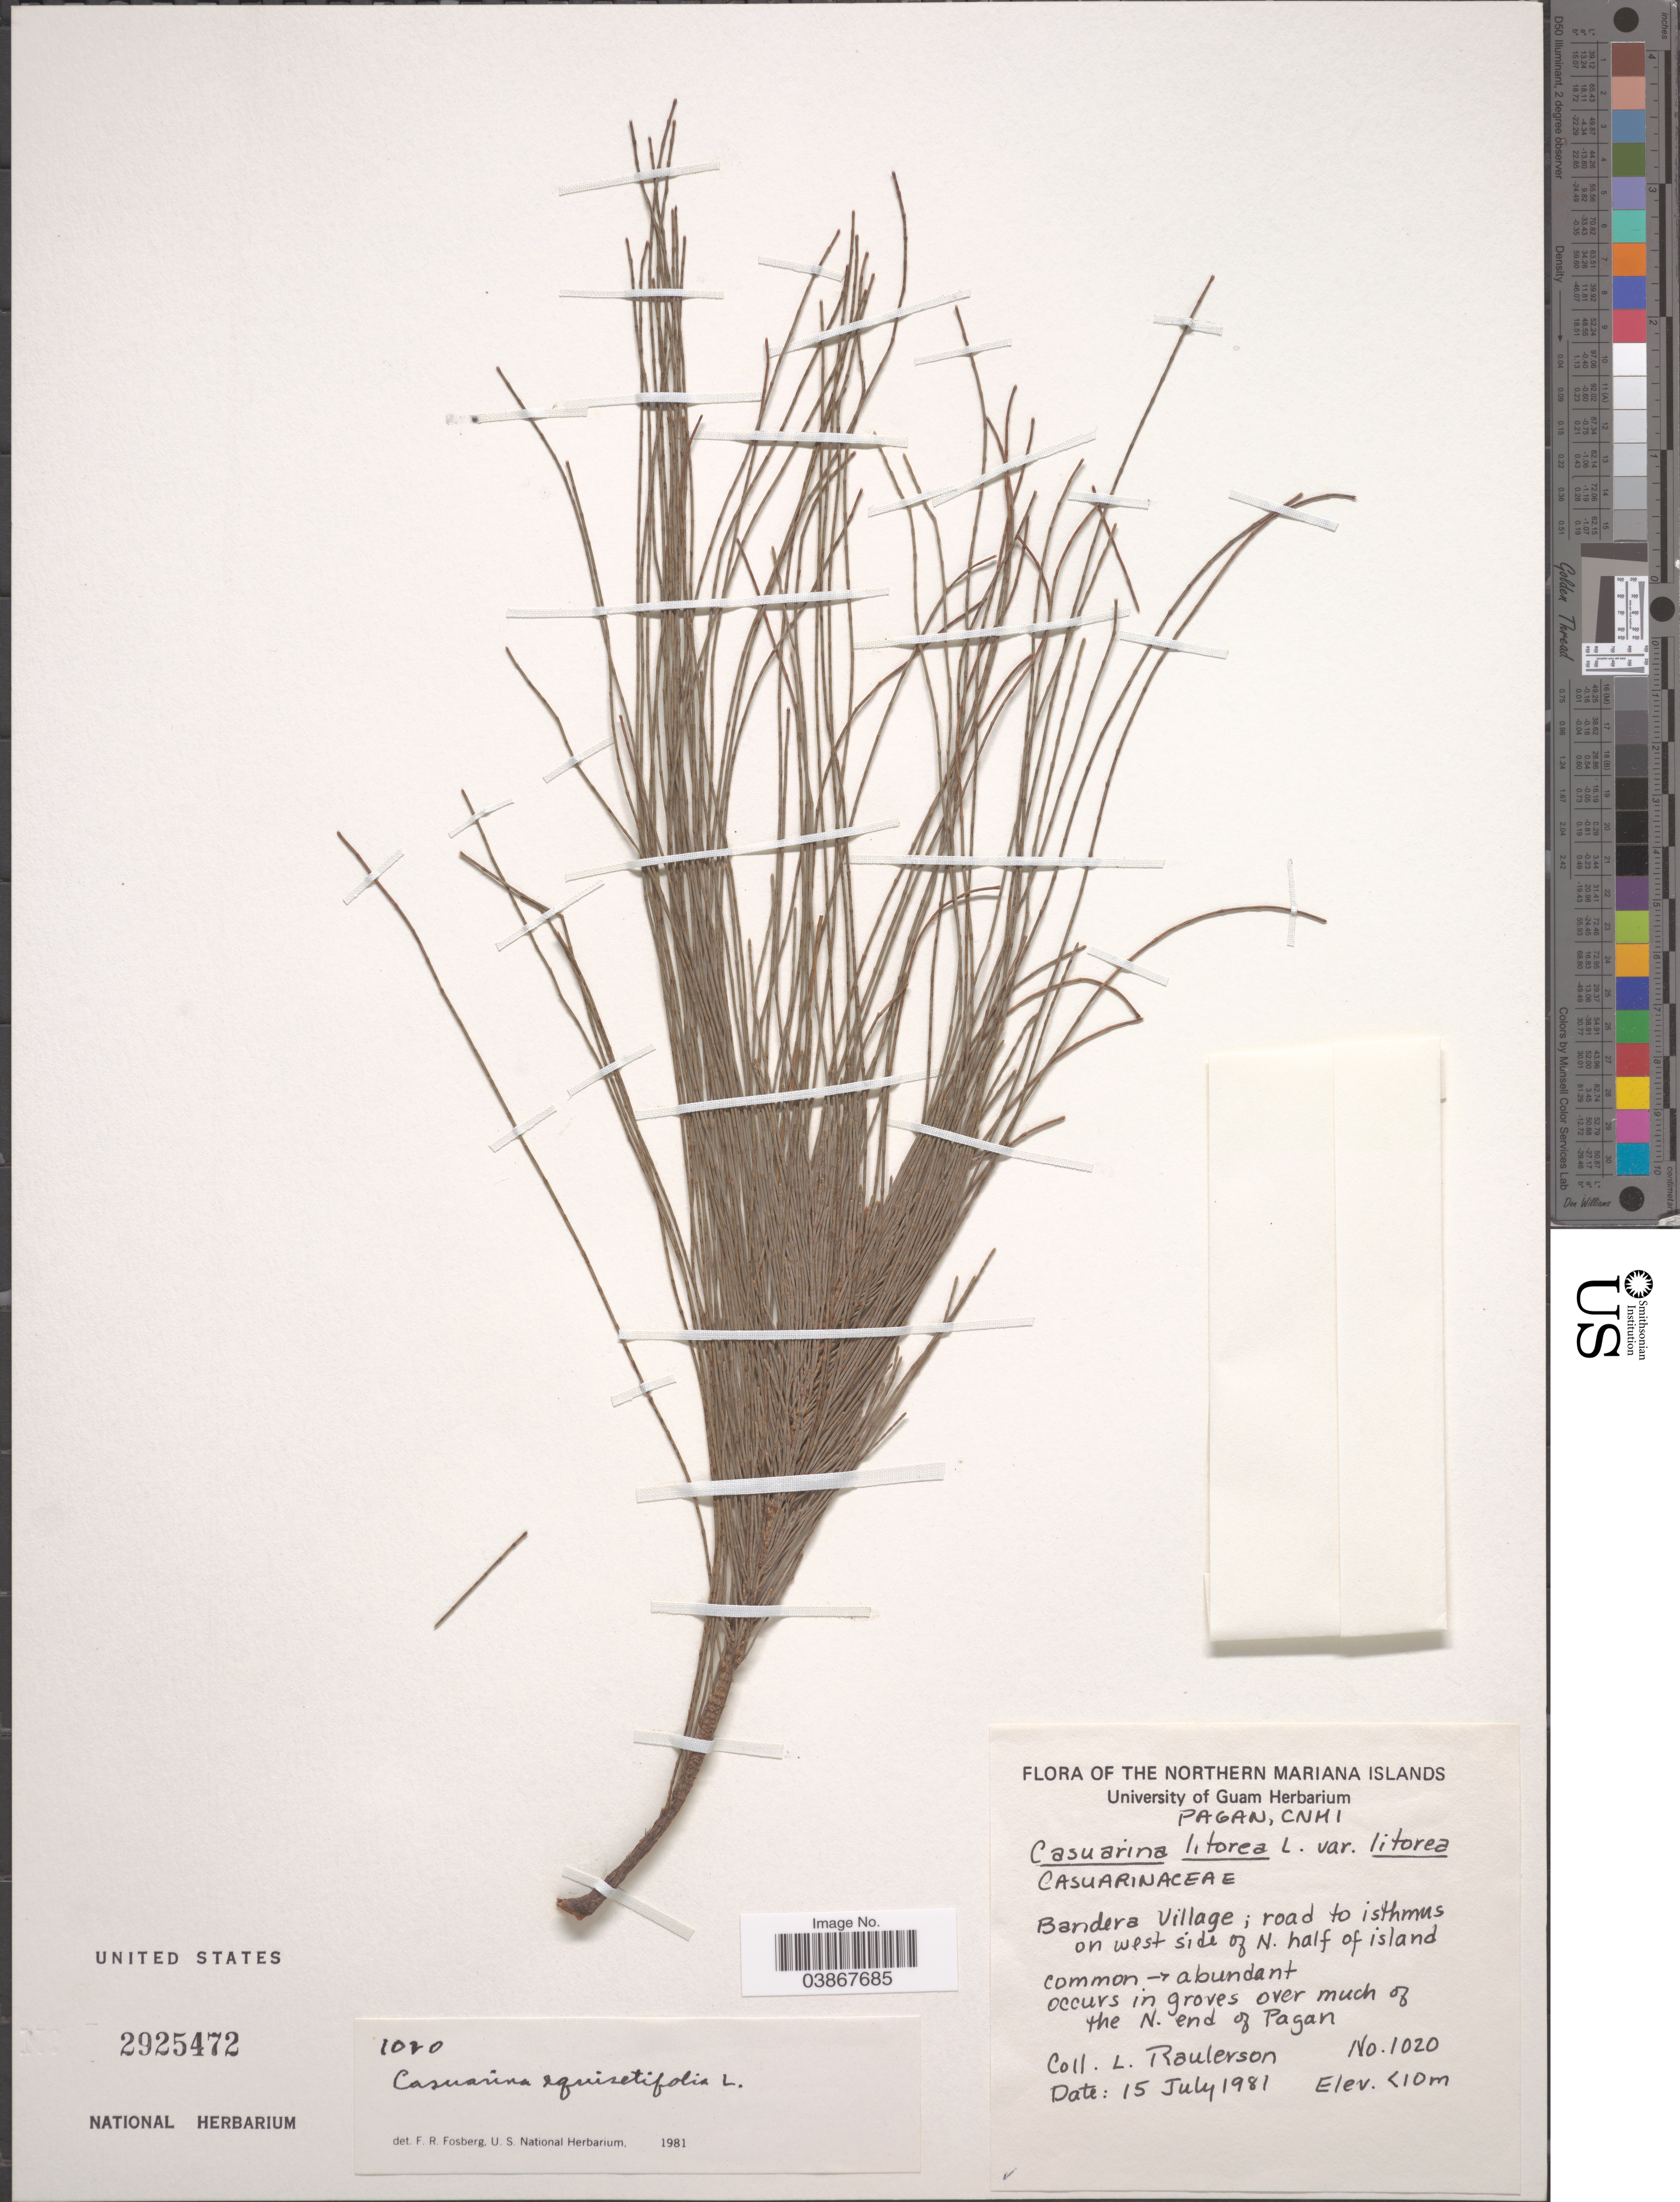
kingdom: Plantae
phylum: Tracheophyta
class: Magnoliopsida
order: Fagales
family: Casuarinaceae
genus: Casuarina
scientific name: Casuarina equisetifolia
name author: L.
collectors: L. Raulerson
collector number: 1020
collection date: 1981-07-15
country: Northern Mariana Islands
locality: Northern Mariana Islands. Pagan, Cnhi. Bandera Village; road to isthmus on west side of N. half of island. N. end of Pagan.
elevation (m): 10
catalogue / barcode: US 2925472